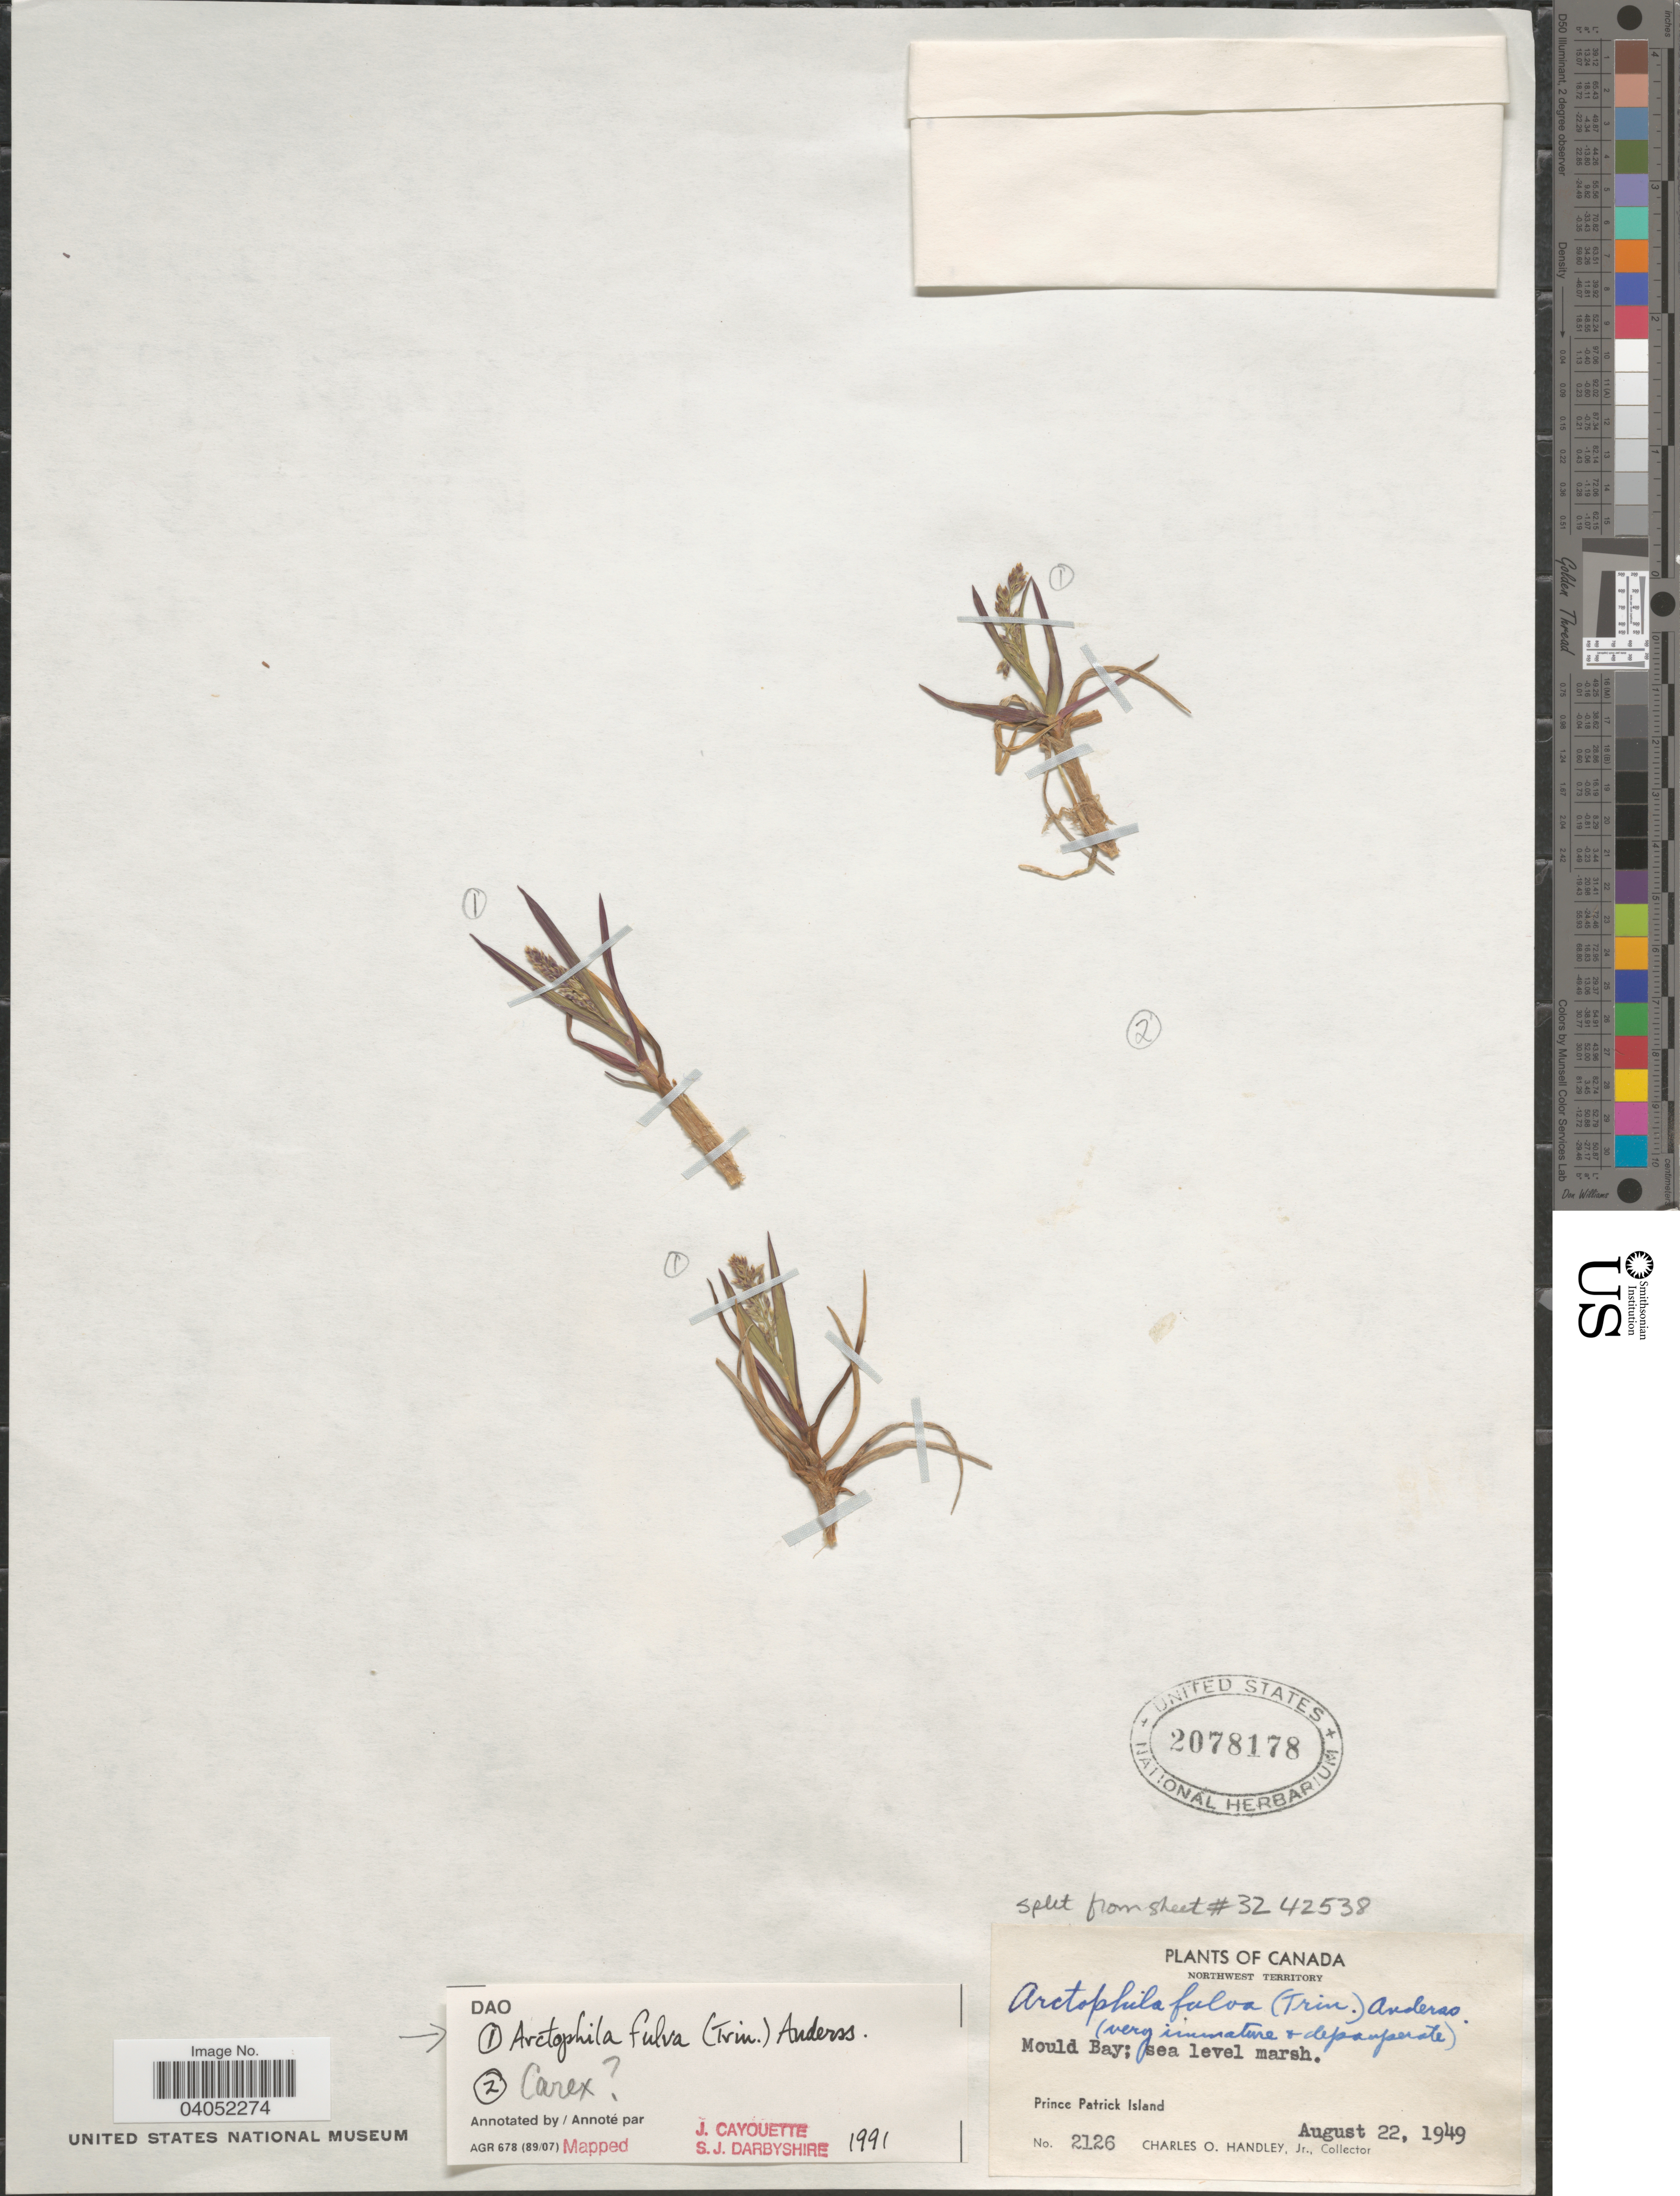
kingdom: Plantae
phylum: Tracheophyta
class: Liliopsida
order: Poales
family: Poaceae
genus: Arctophila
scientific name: Arctophila fulva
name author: (Trin.) Andersson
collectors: C. Handley Jr.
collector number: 2126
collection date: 1949-08-22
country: Canada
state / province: Northwest Territories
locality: Northwest Territory. Mould Bay; sea level marsh. Prince Patrick Island.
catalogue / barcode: US 2078178